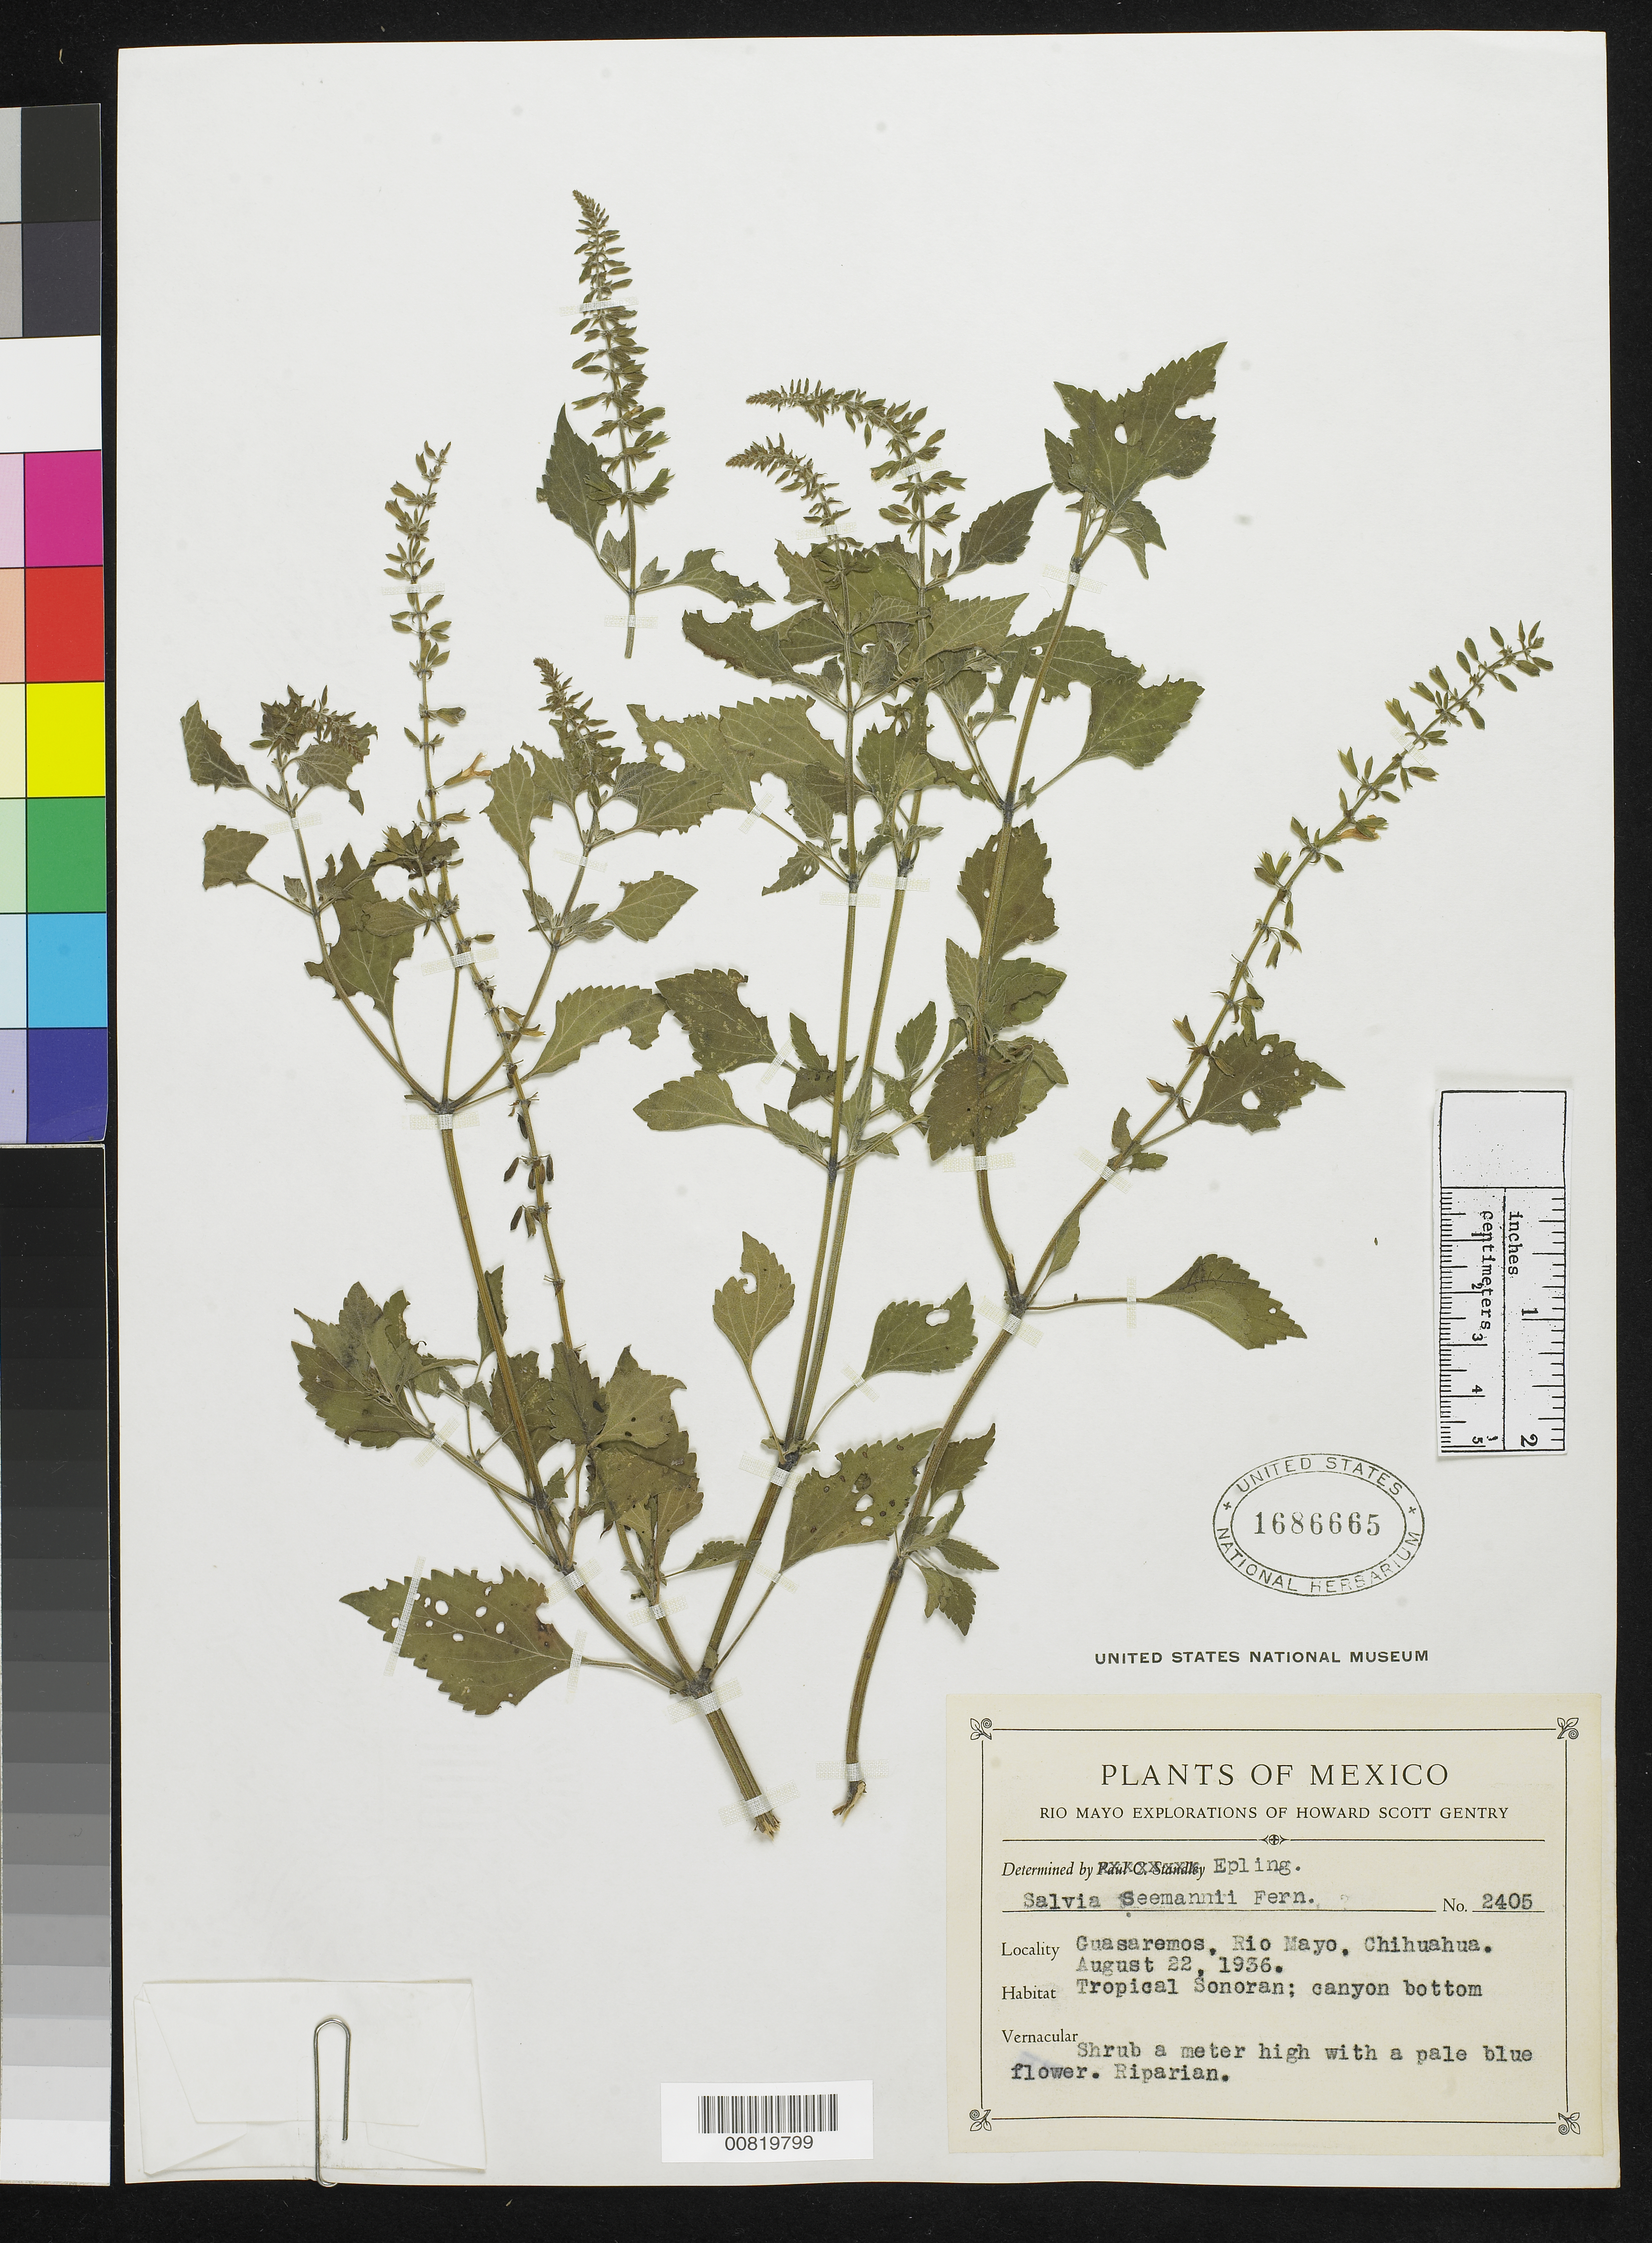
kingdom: Plantae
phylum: Tracheophyta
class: Magnoliopsida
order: Lamiales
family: Lamiaceae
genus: Salvia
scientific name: Salvia seemannii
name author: Fernald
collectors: H. S. Gentry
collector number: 2405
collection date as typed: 22 Aug 1936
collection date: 1936-08-22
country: Mexico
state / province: Chihuahua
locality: Guasaremos, Rio Mayo, Chihuahua.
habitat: Tropical Sonoran; canyon bottom.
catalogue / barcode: US 1686665